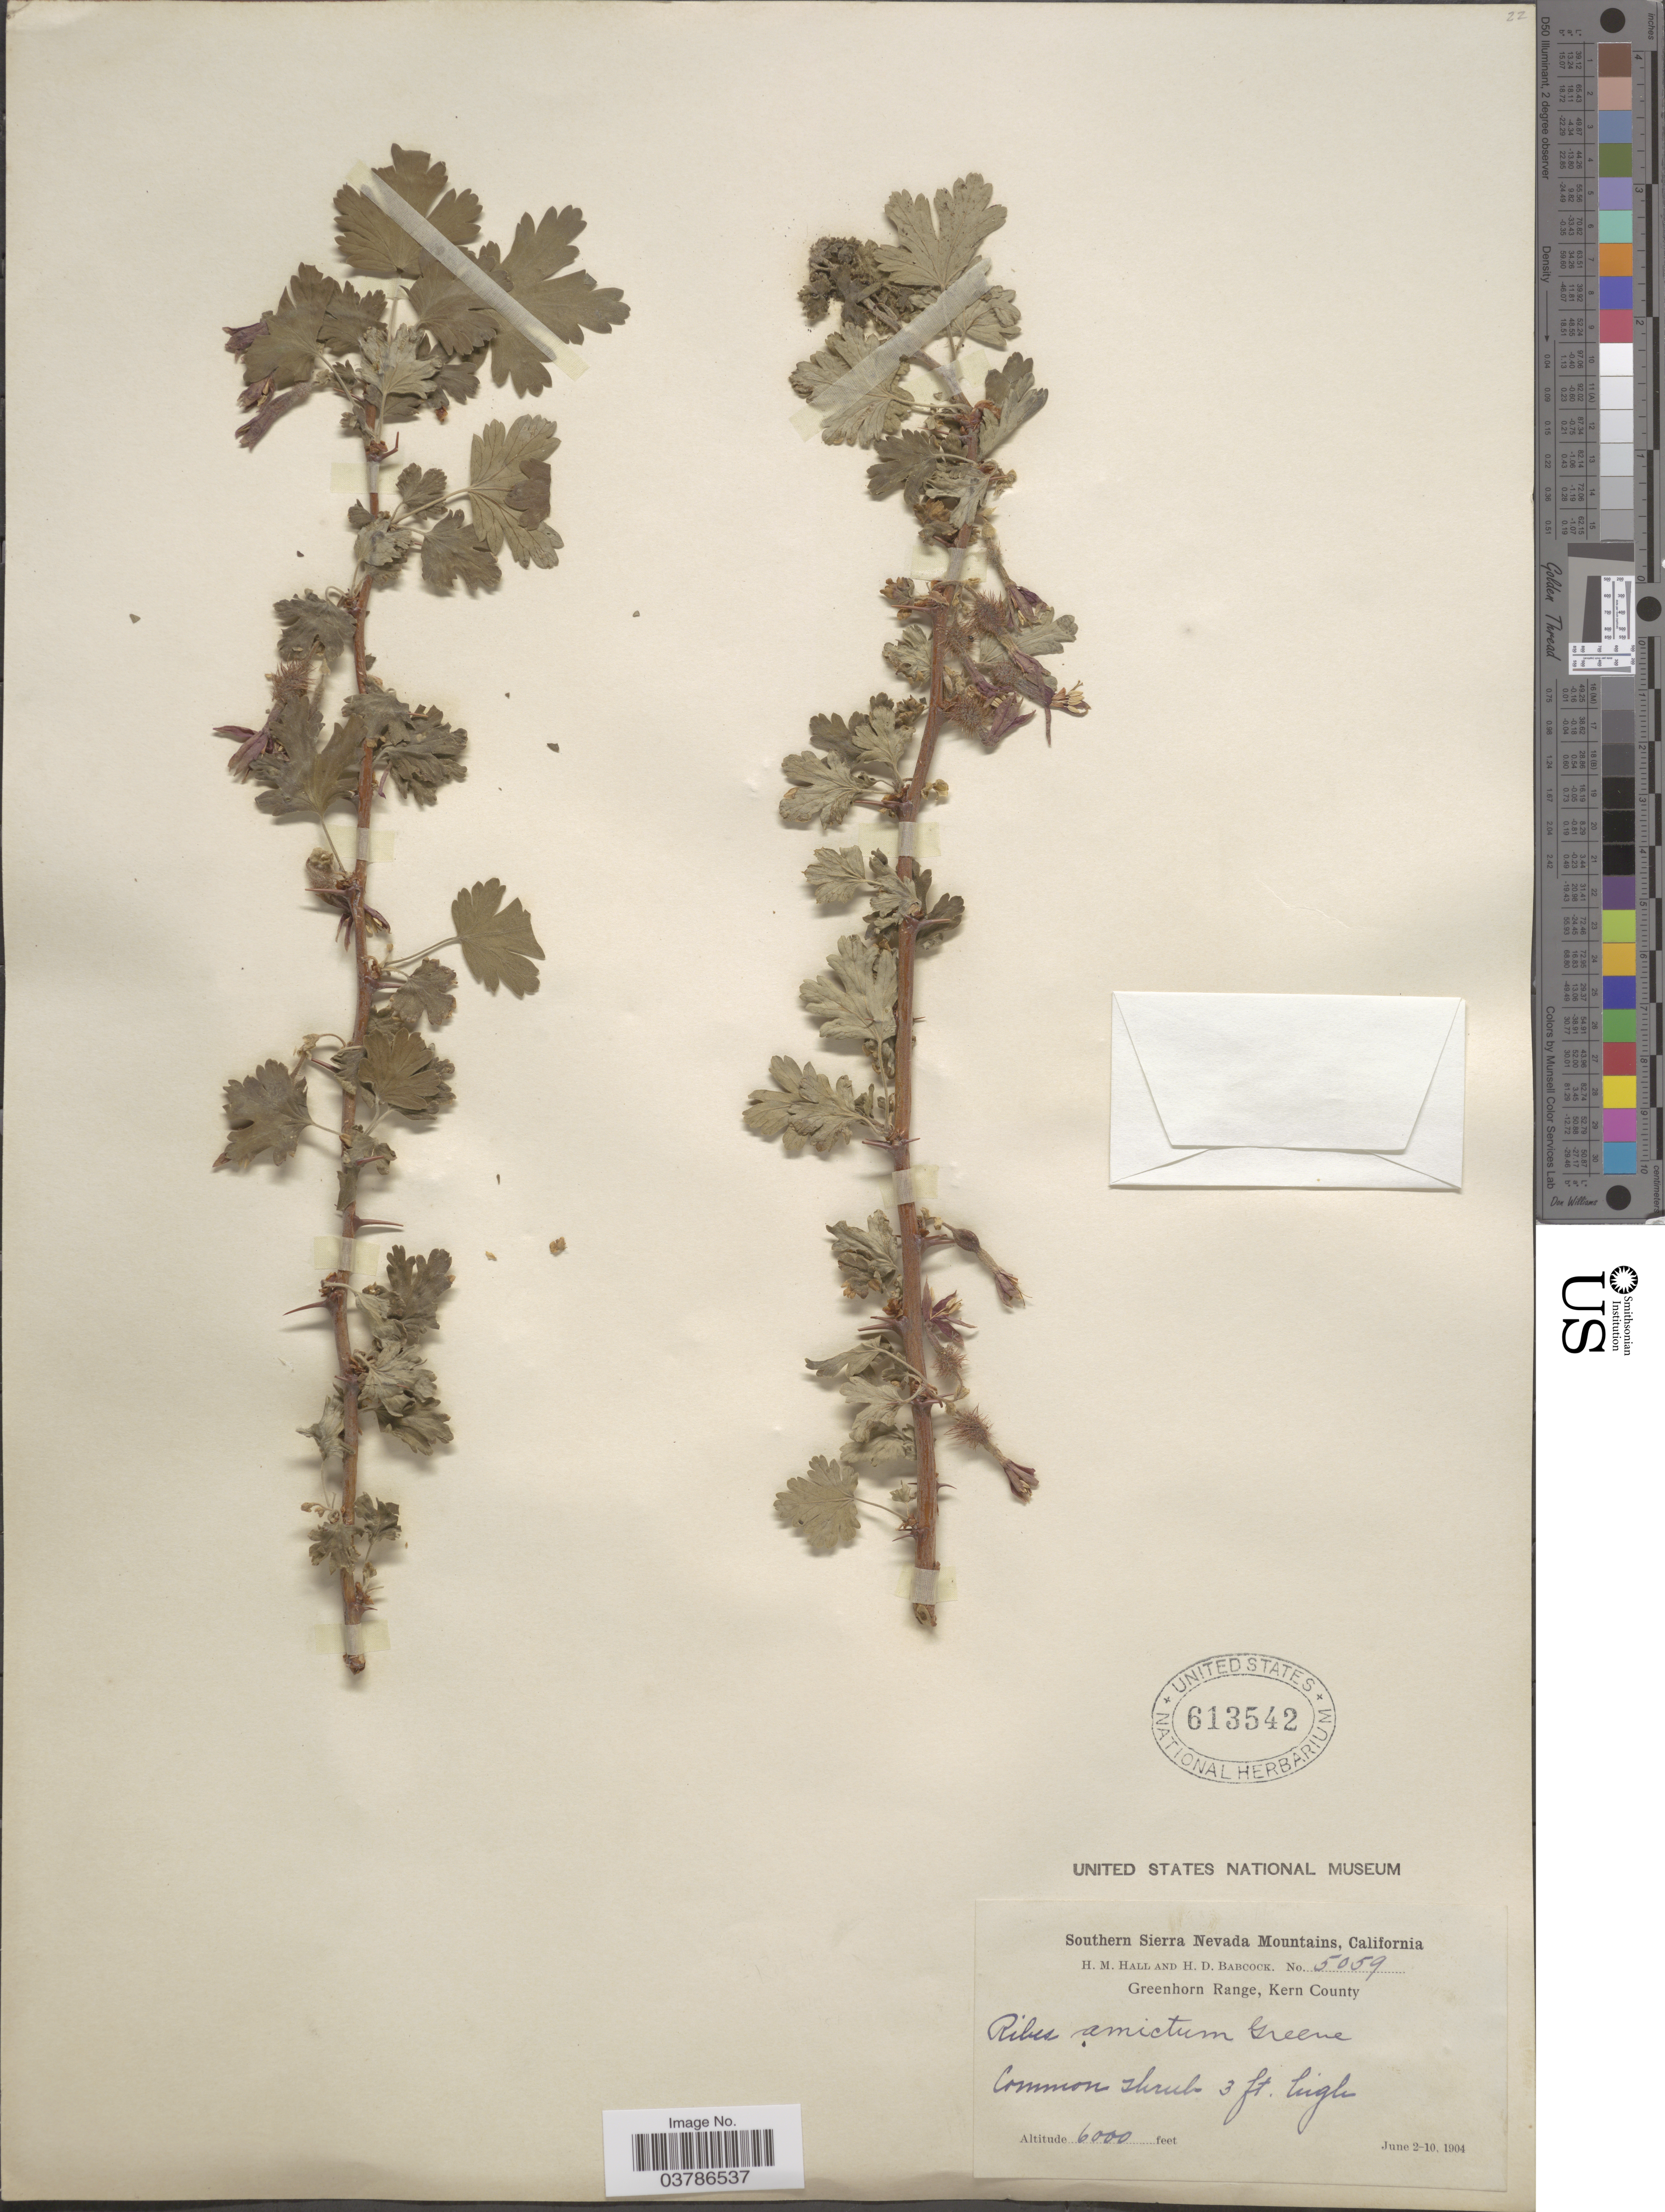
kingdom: Plantae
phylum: Tracheophyta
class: Magnoliopsida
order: Saxifragales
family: Grossulariaceae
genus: Ribes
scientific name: Ribes roezlii var. amictum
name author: (Greene) Jeps.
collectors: H. M. Hall & H. Babcock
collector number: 5059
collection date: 1904-06-02/1904-06-10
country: United States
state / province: California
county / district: Kern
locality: Southern Sierra Nevada Mountains. Greenhorn Range, Kern County.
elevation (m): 1829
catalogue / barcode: US 613542